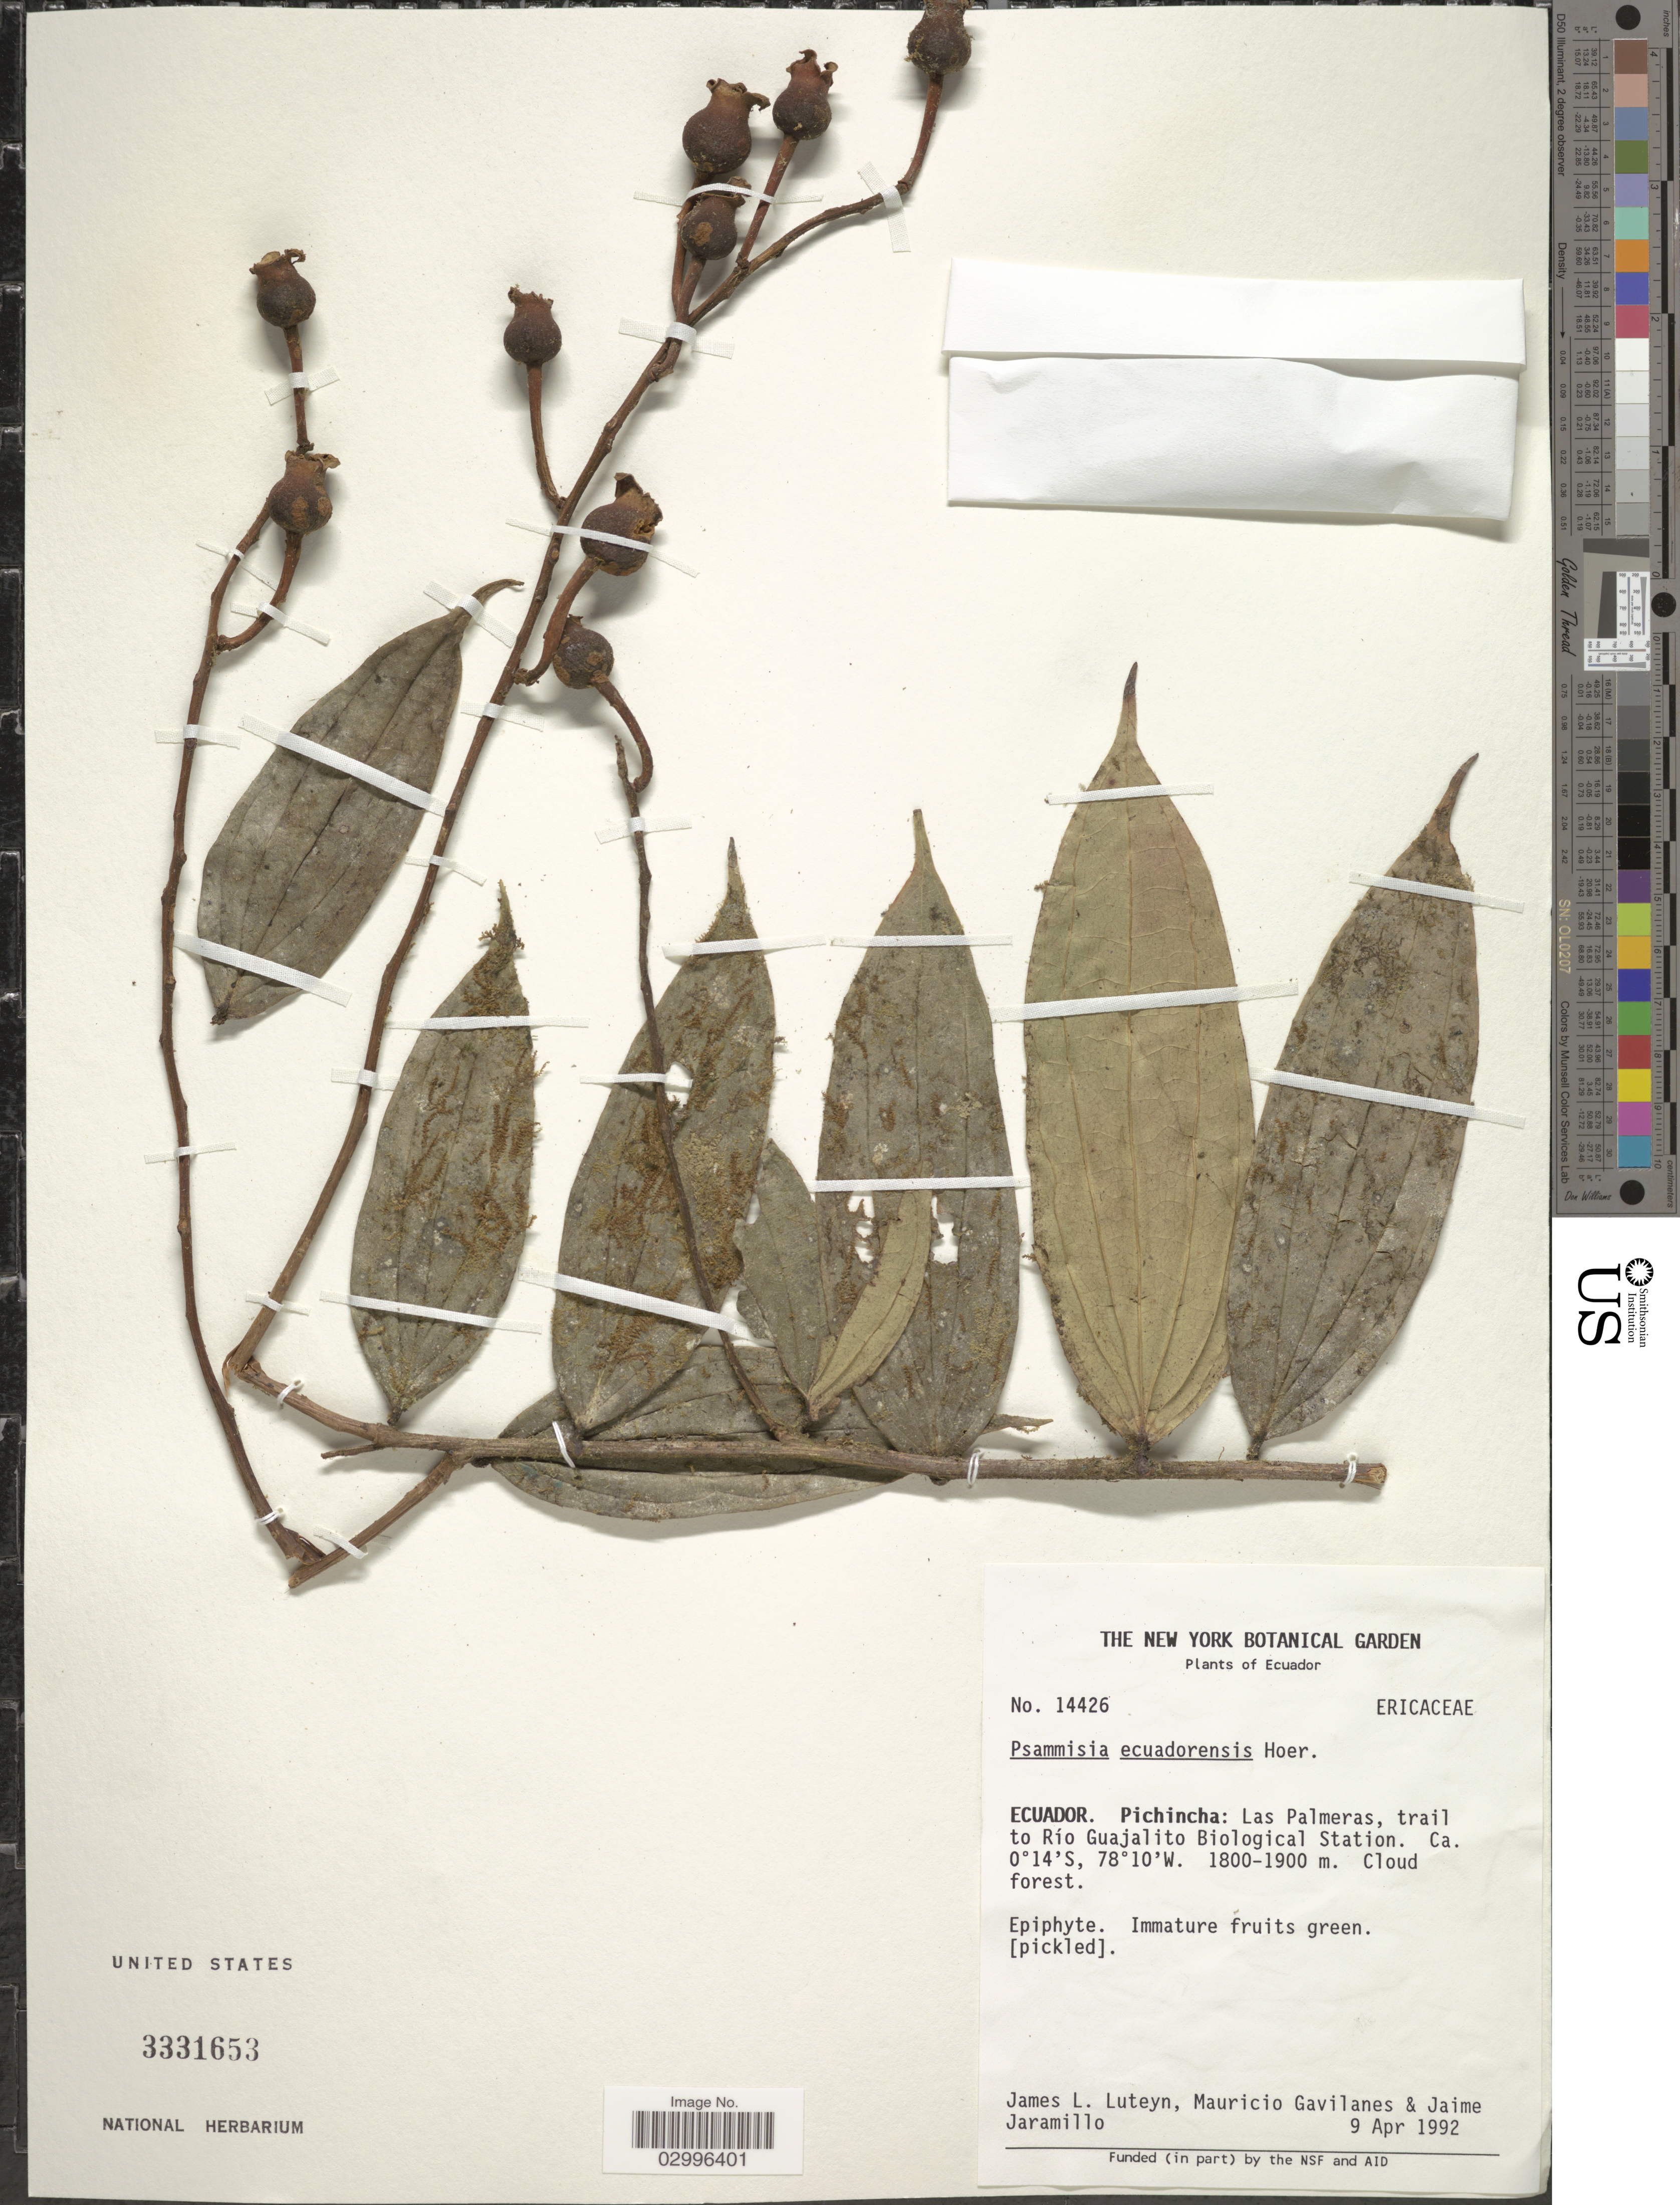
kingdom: Plantae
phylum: Tracheophyta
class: Magnoliopsida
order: Ericales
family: Ericaceae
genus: Psammisia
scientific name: Psammisia ecuadorensis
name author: Hoerold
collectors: J. L. Luteyn, M. Gavilanes & J. Jaramillo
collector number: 14426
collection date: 1992-04-09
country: Ecuador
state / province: Pichincha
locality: Las Palmeras, trail to Río Guajalito Biological Station.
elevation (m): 1800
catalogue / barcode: US 3331653